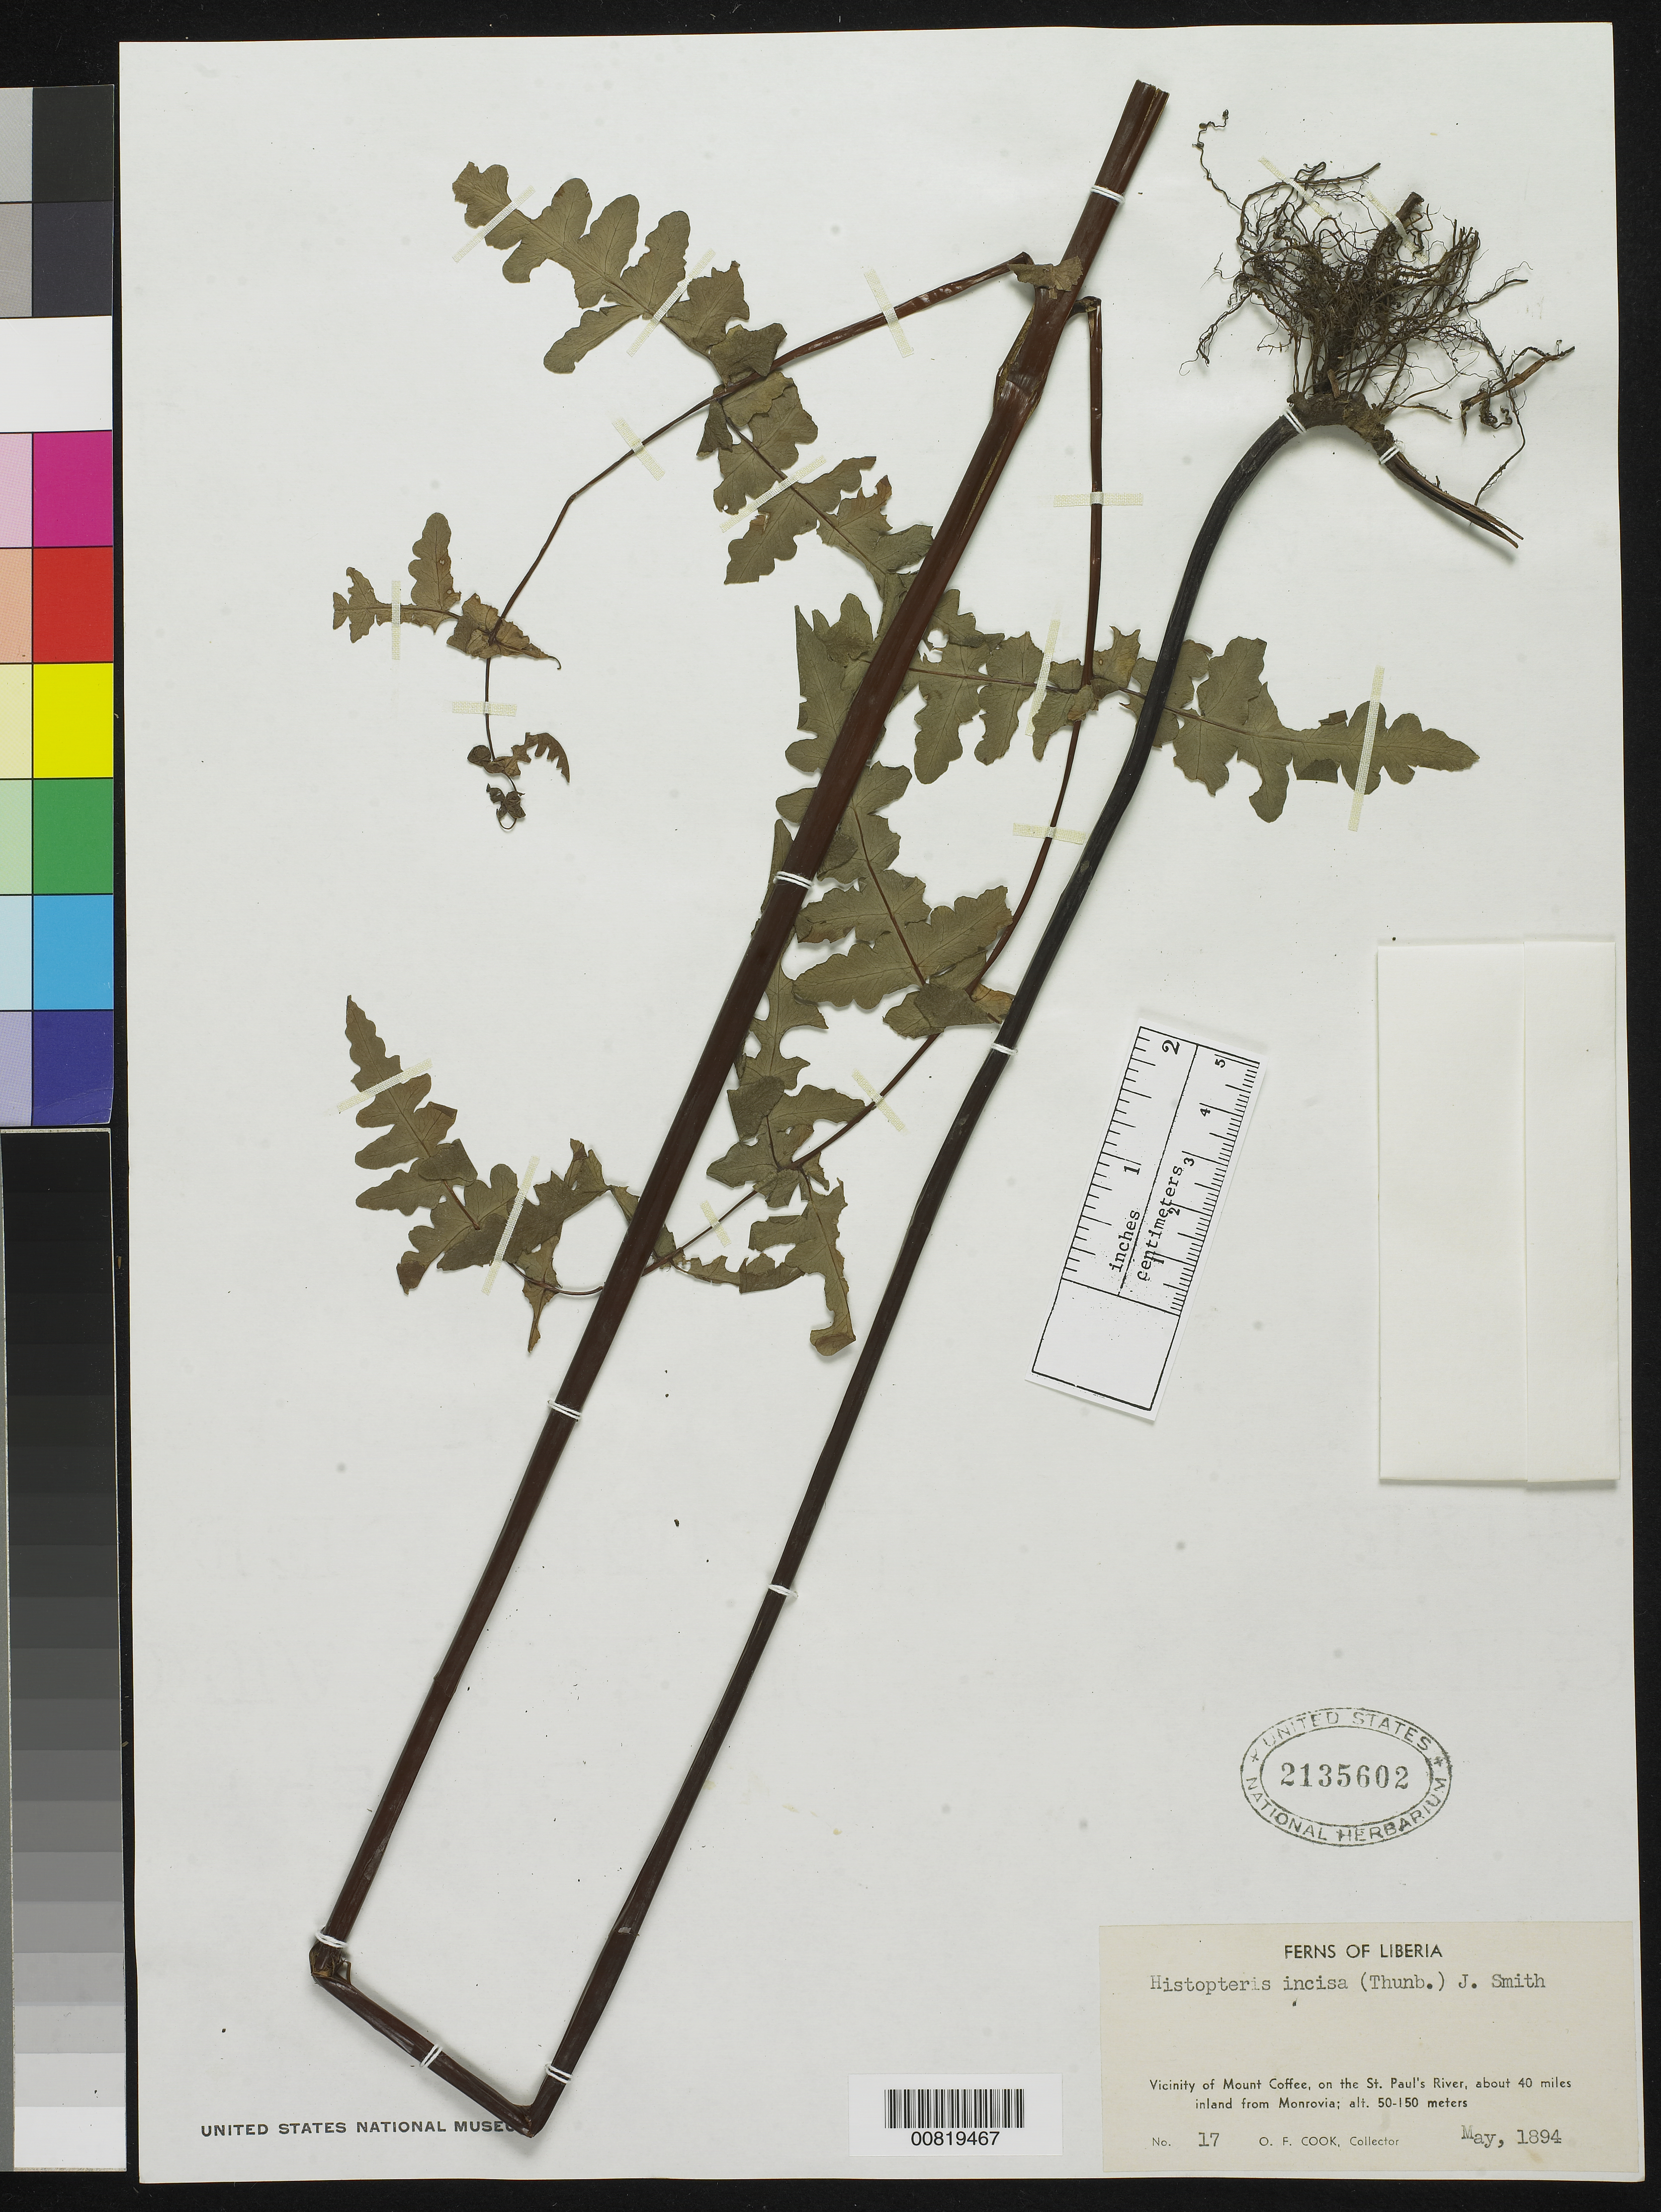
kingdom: Plantae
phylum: Tracheophyta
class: Polypodiopsida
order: Polypodiales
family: Dennstaedtiaceae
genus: Histiopteris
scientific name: Histiopteris incisa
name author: (Thunb.) J. Sm.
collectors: O. F. Cook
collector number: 17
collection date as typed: May 1894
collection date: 1894-05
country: Liberia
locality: Vicinity of Mt. Coffee, on the St. Paul's River, about 40 miles inland from Monrovia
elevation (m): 50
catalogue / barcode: US 2135602